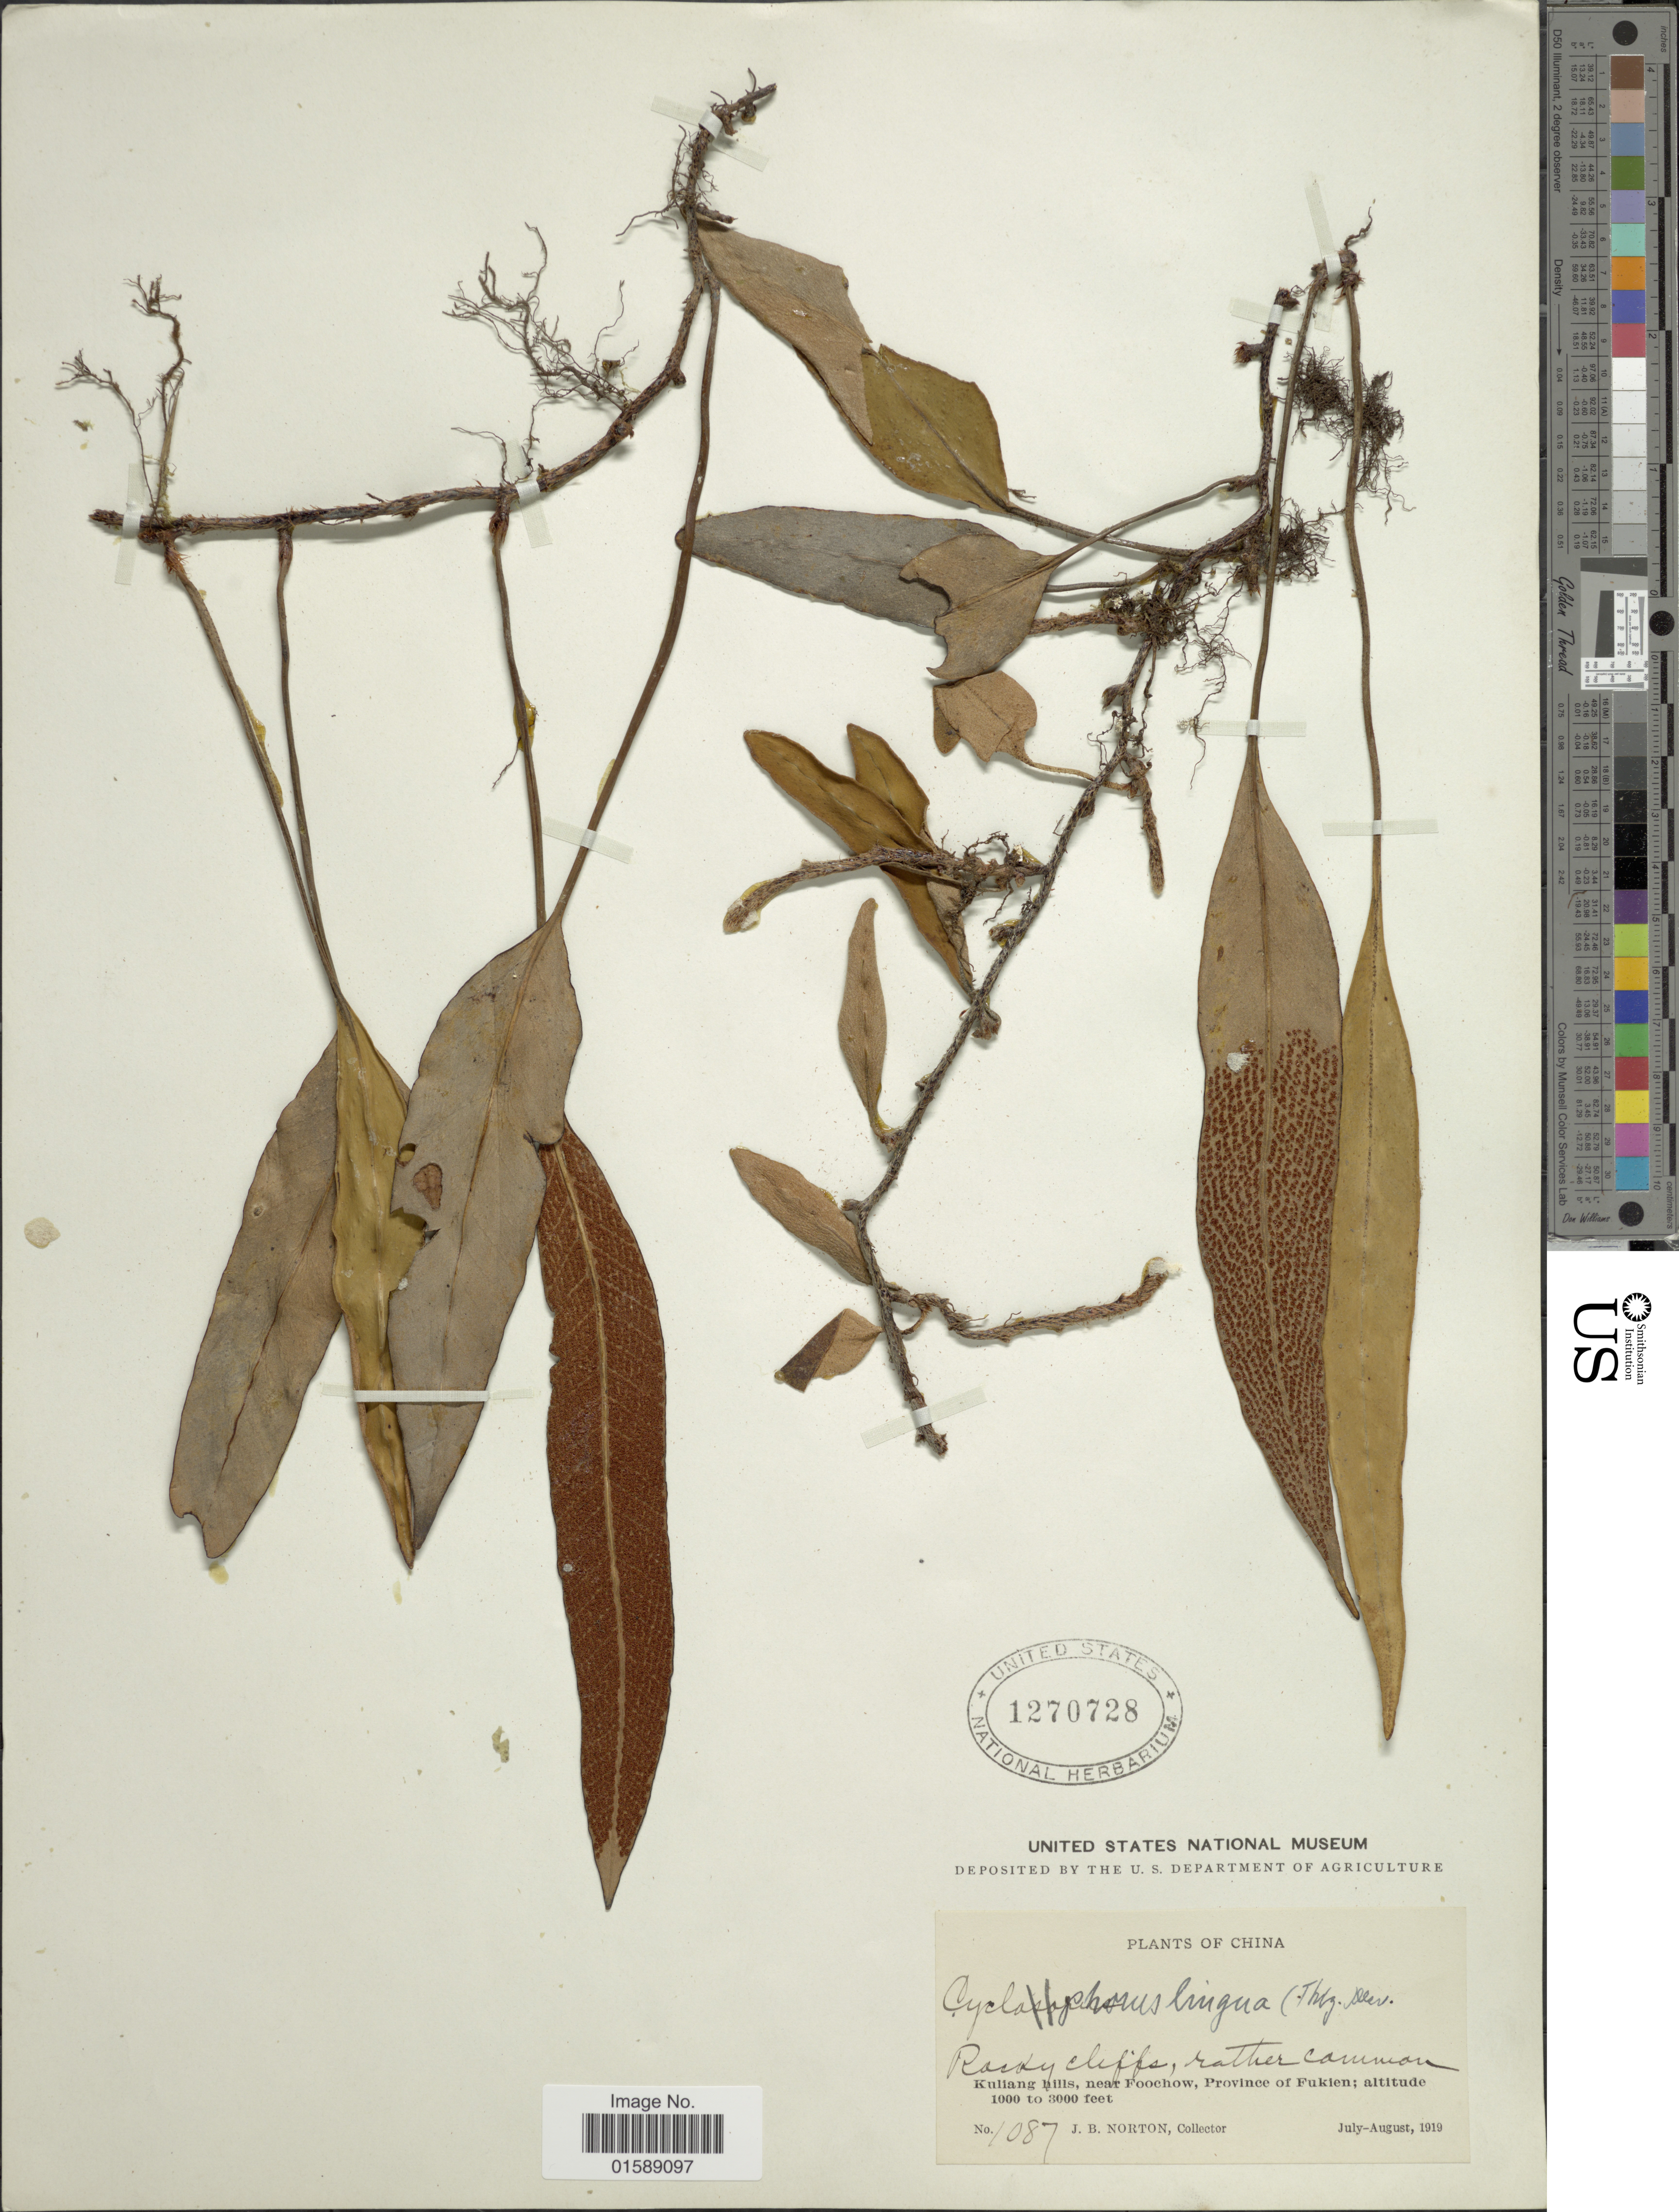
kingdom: Plantae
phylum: Tracheophyta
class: Polypodiopsida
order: Polypodiales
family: Polypodiaceae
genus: Pyrrosia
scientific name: Pyrrosia lingua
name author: (Thurb.) Farw.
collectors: J. B. Norton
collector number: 1087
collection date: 1919-07/1919-08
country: China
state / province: Fujian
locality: Kuliang hills, near Foochow, Province of Fukien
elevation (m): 305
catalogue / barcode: US 1270728